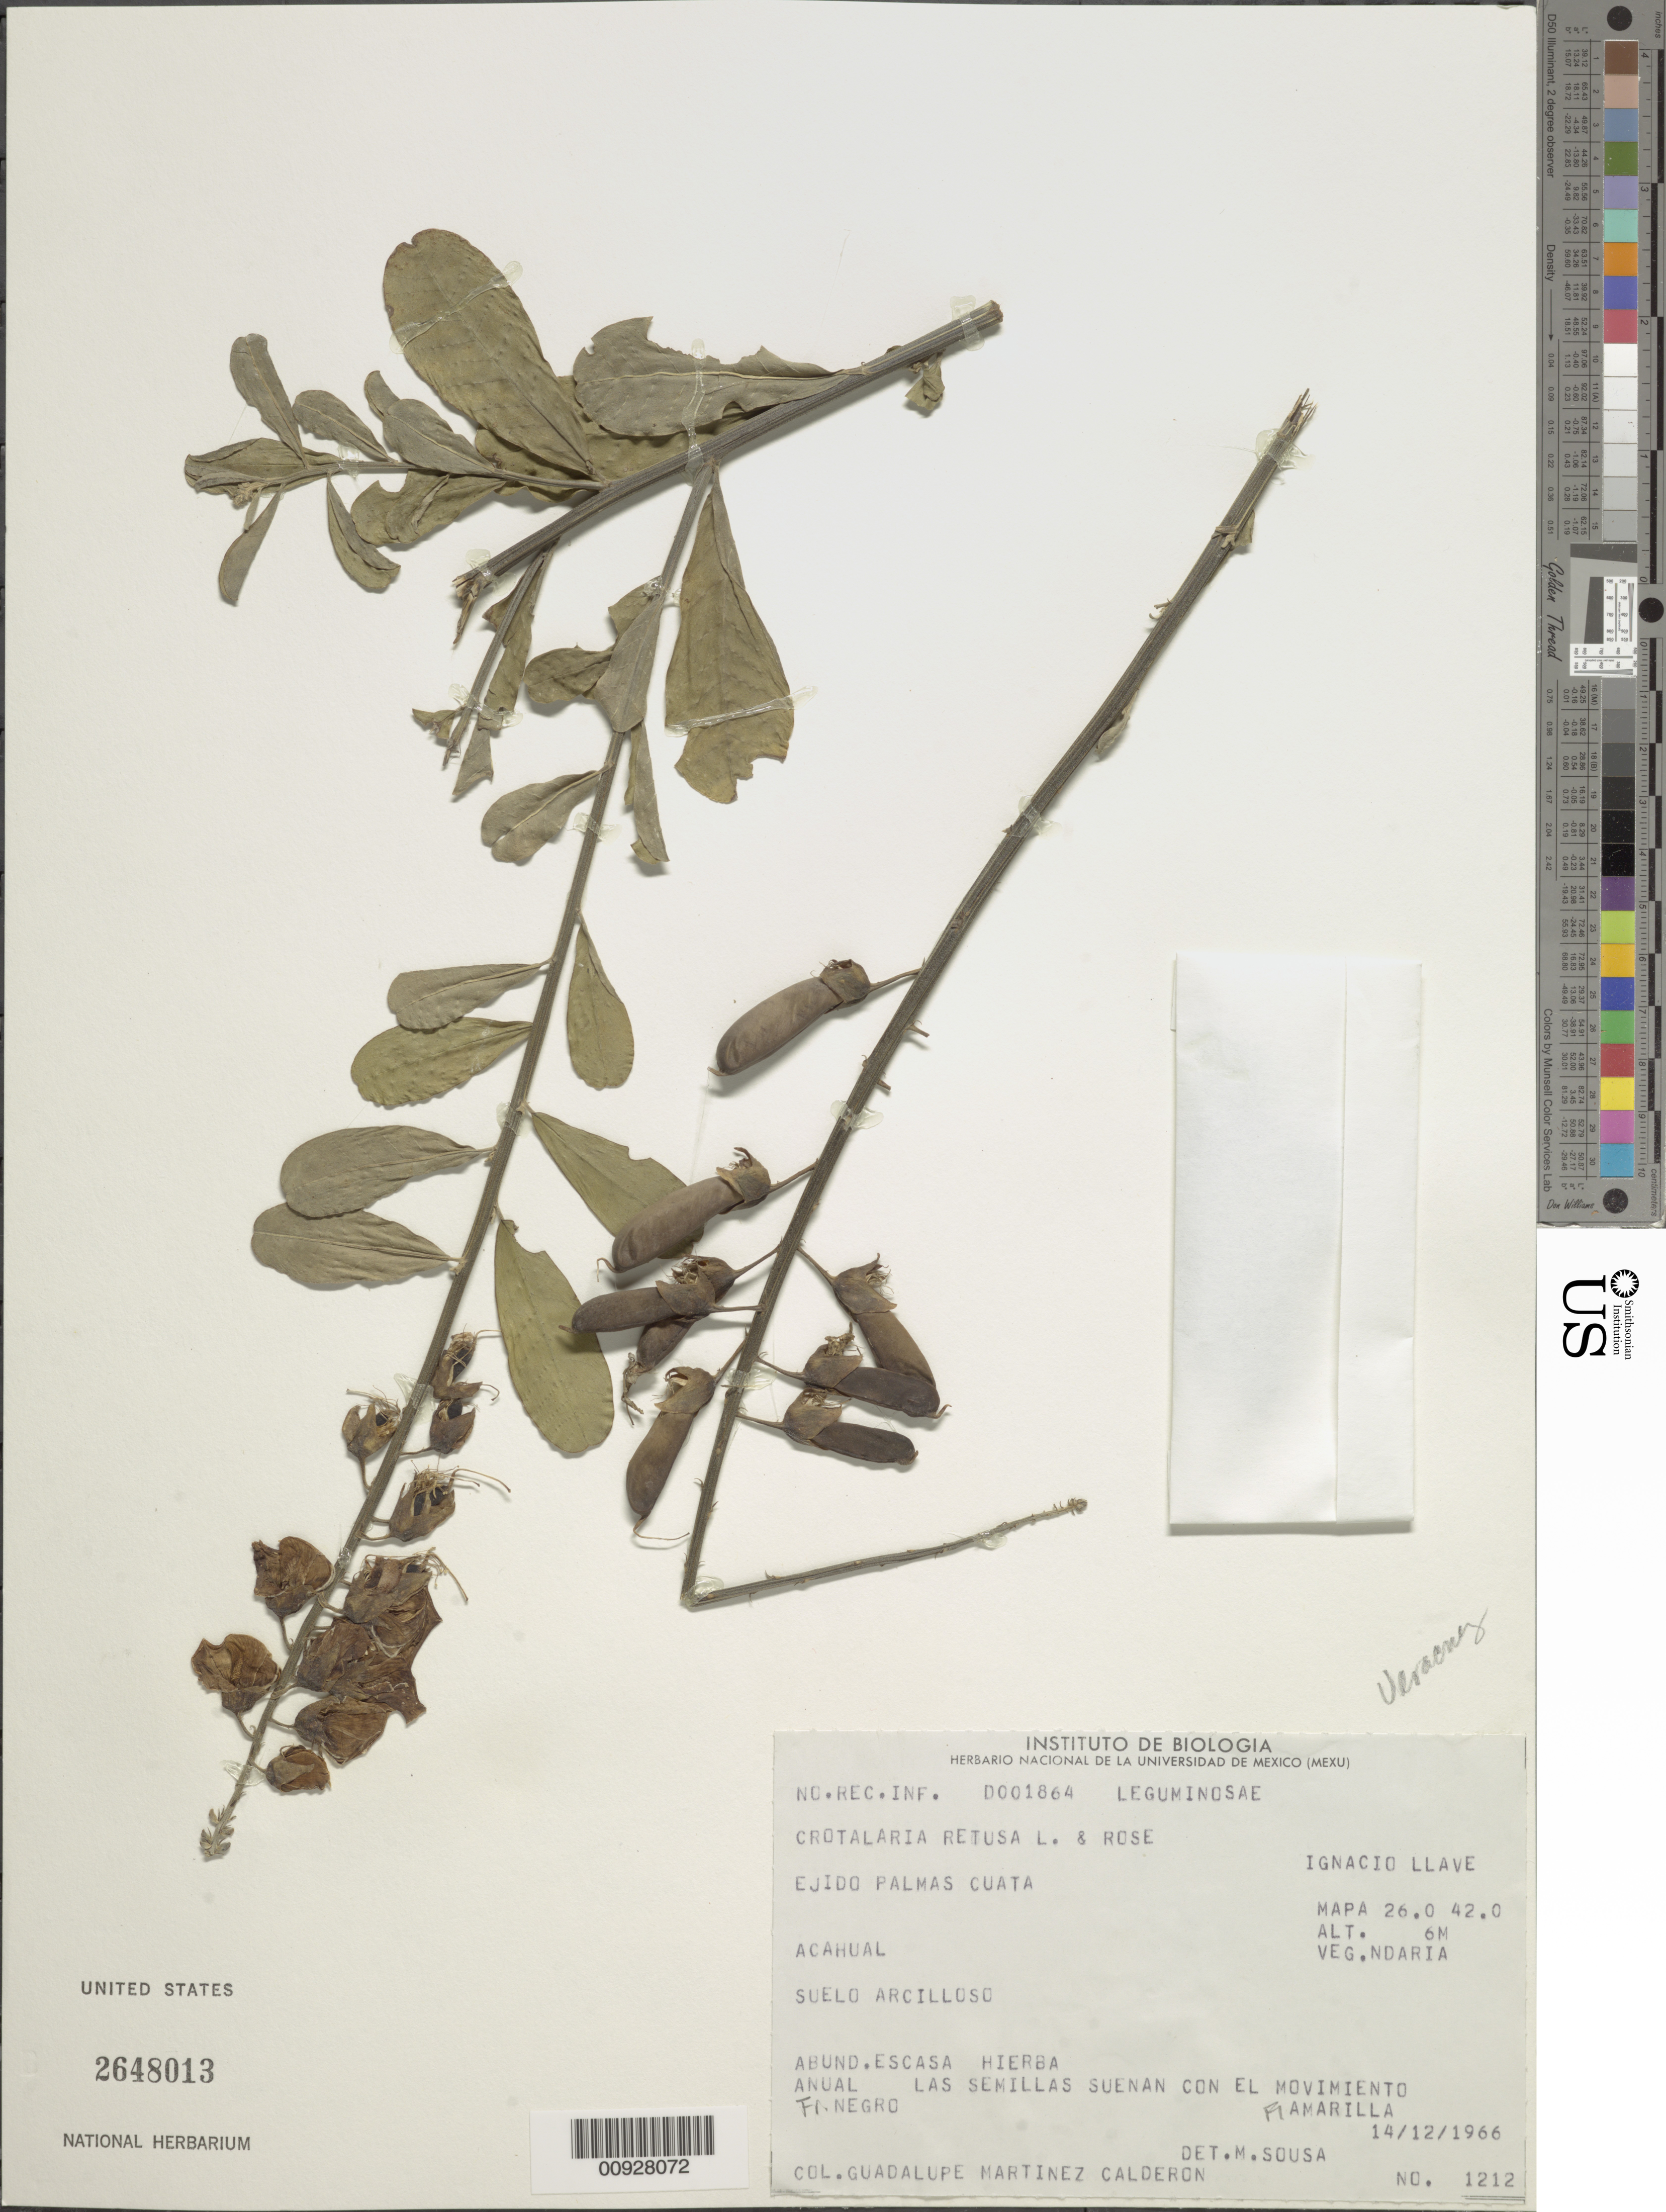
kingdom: Plantae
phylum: Tracheophyta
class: Magnoliopsida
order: Fabales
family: Fabaceae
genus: Crotalaria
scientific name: Crotalaria retusa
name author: L.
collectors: G. Martinez-C.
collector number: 1212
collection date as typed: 14 Dec 1966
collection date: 1966-12-14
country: Mexico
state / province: Veracruz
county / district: Ignacio de la Llave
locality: Ignacio Llave, Ejido Palmas Cuata. Mapa 26.0 42.0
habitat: Veg. Secundaria. Acahual. Suelo arcilloso.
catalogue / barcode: US 2648013